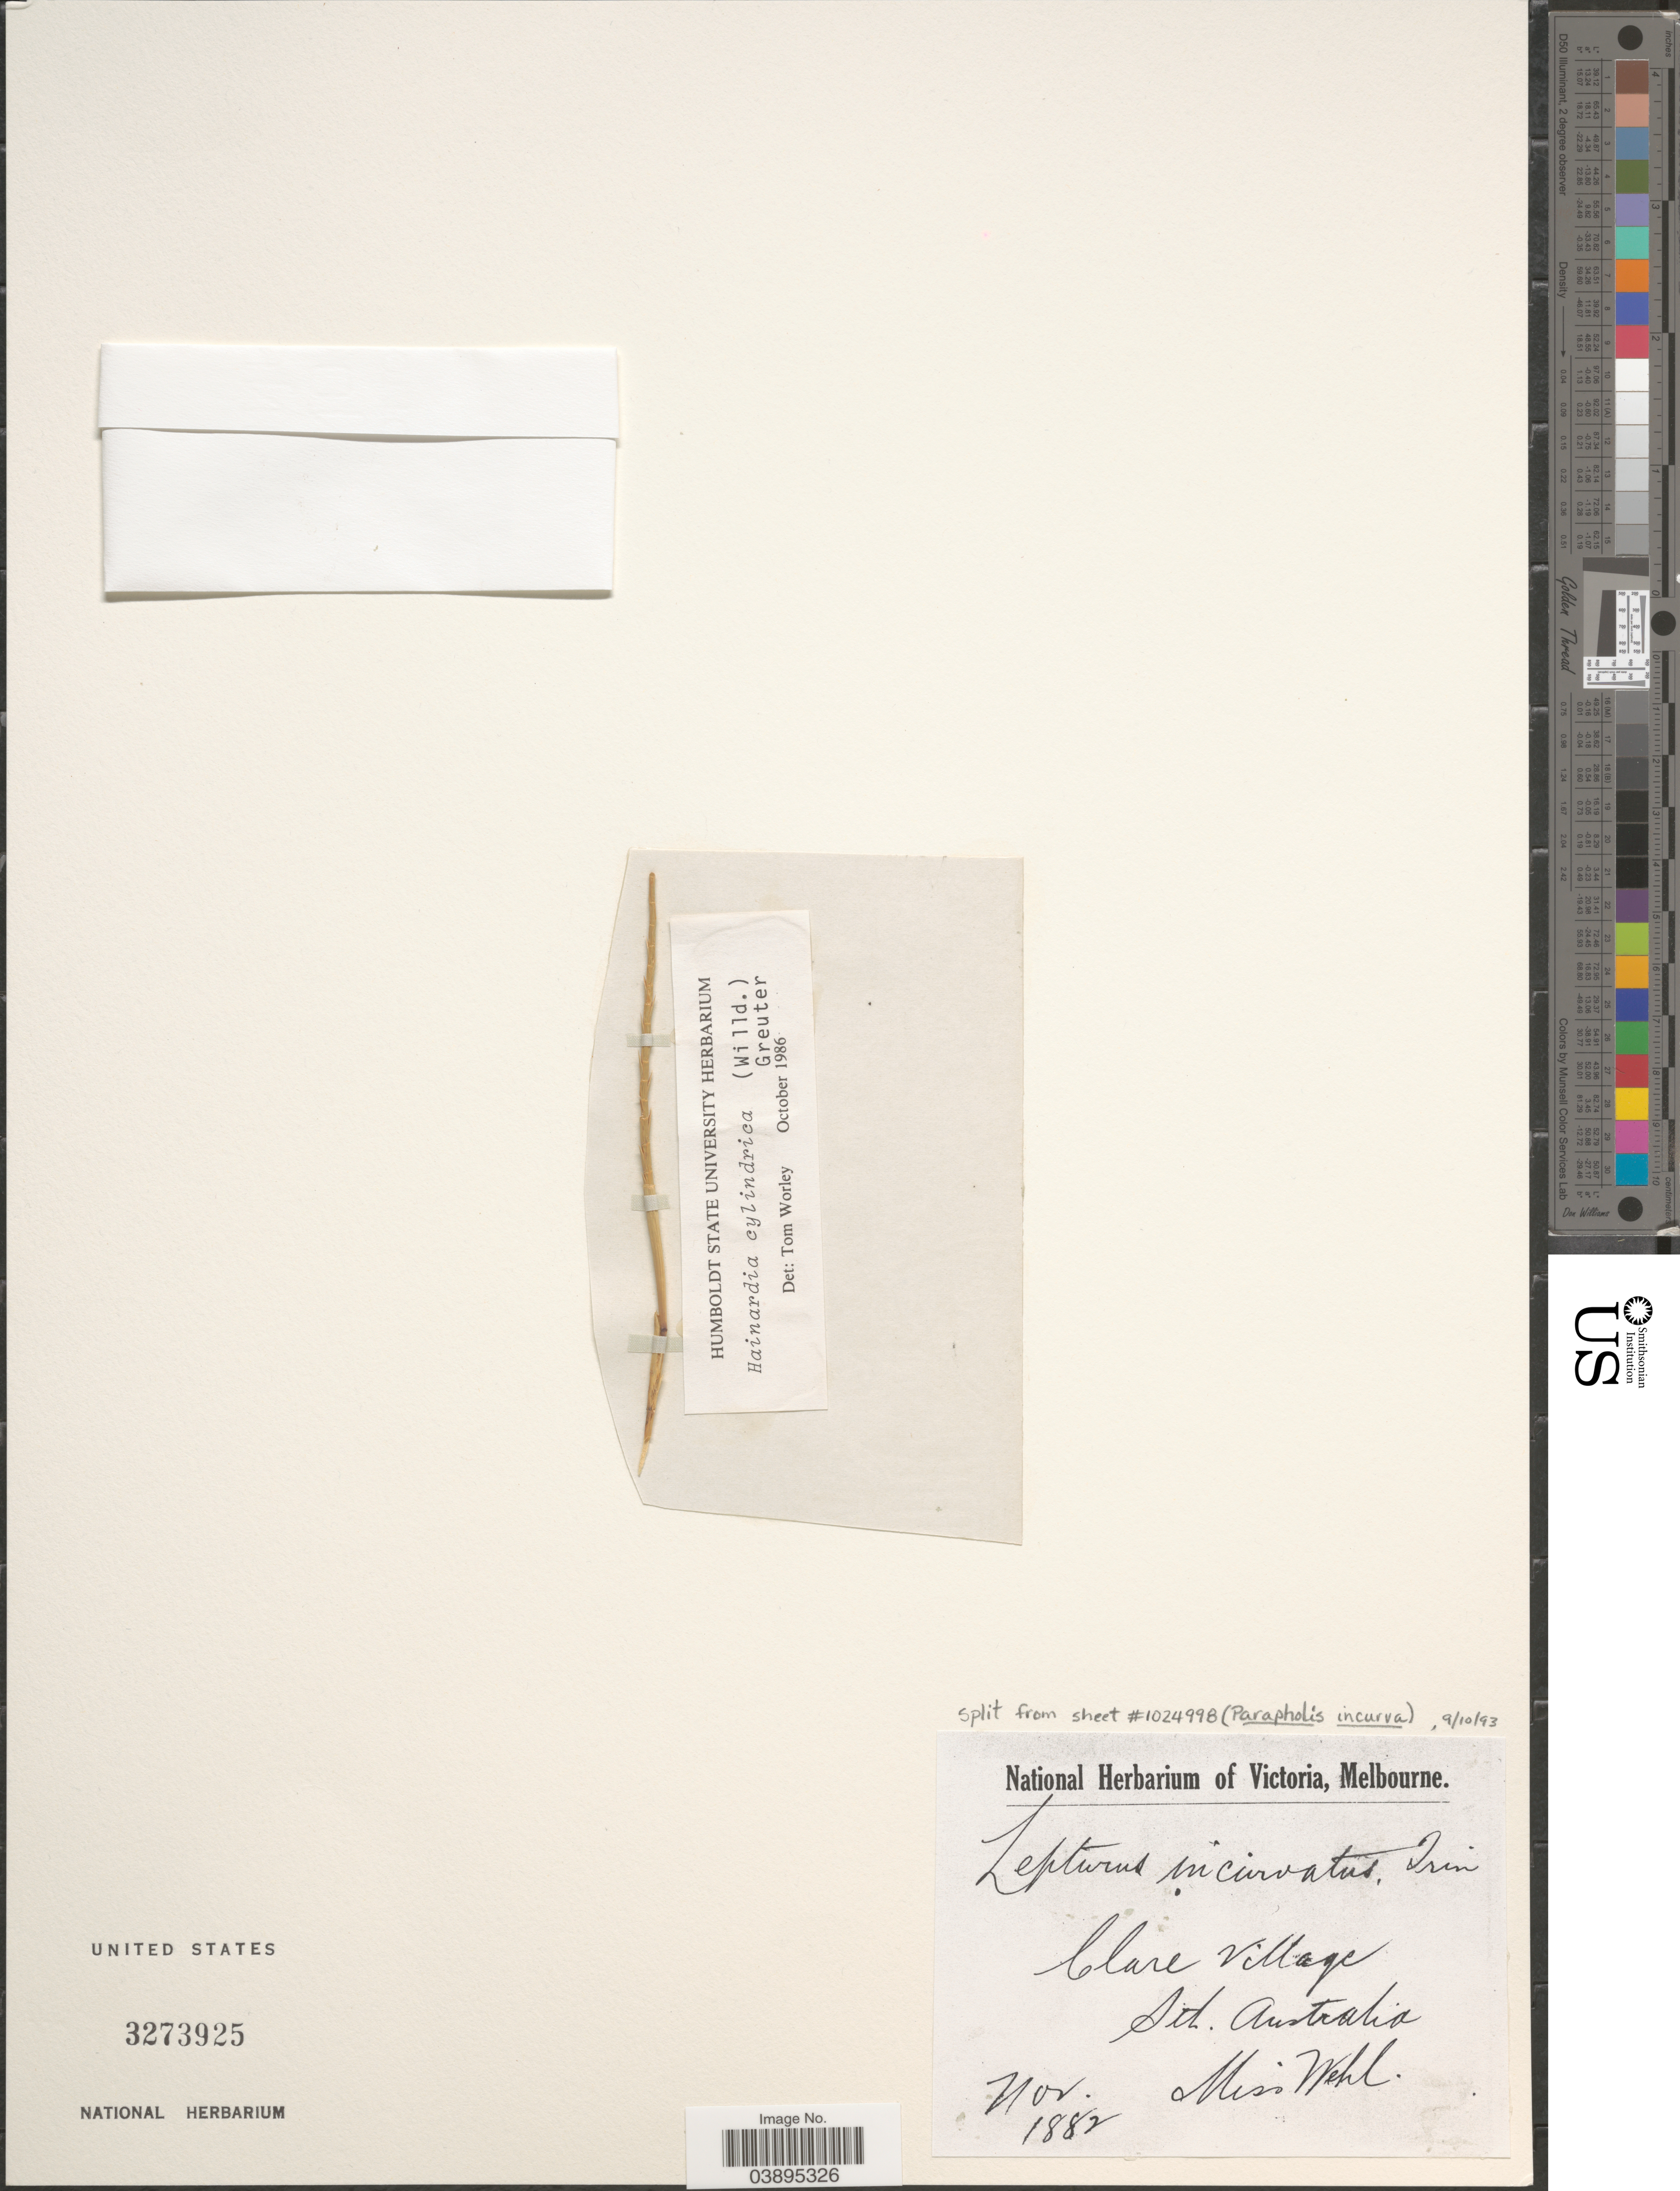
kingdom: Plantae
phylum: Tracheophyta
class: Liliopsida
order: Poales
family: Poaceae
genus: Hainardia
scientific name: Hainardia cylindrica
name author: (Willd.) Greuter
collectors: Wehl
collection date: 1882-11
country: Australia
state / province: South Australia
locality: Clare Village.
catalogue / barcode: US 3273925